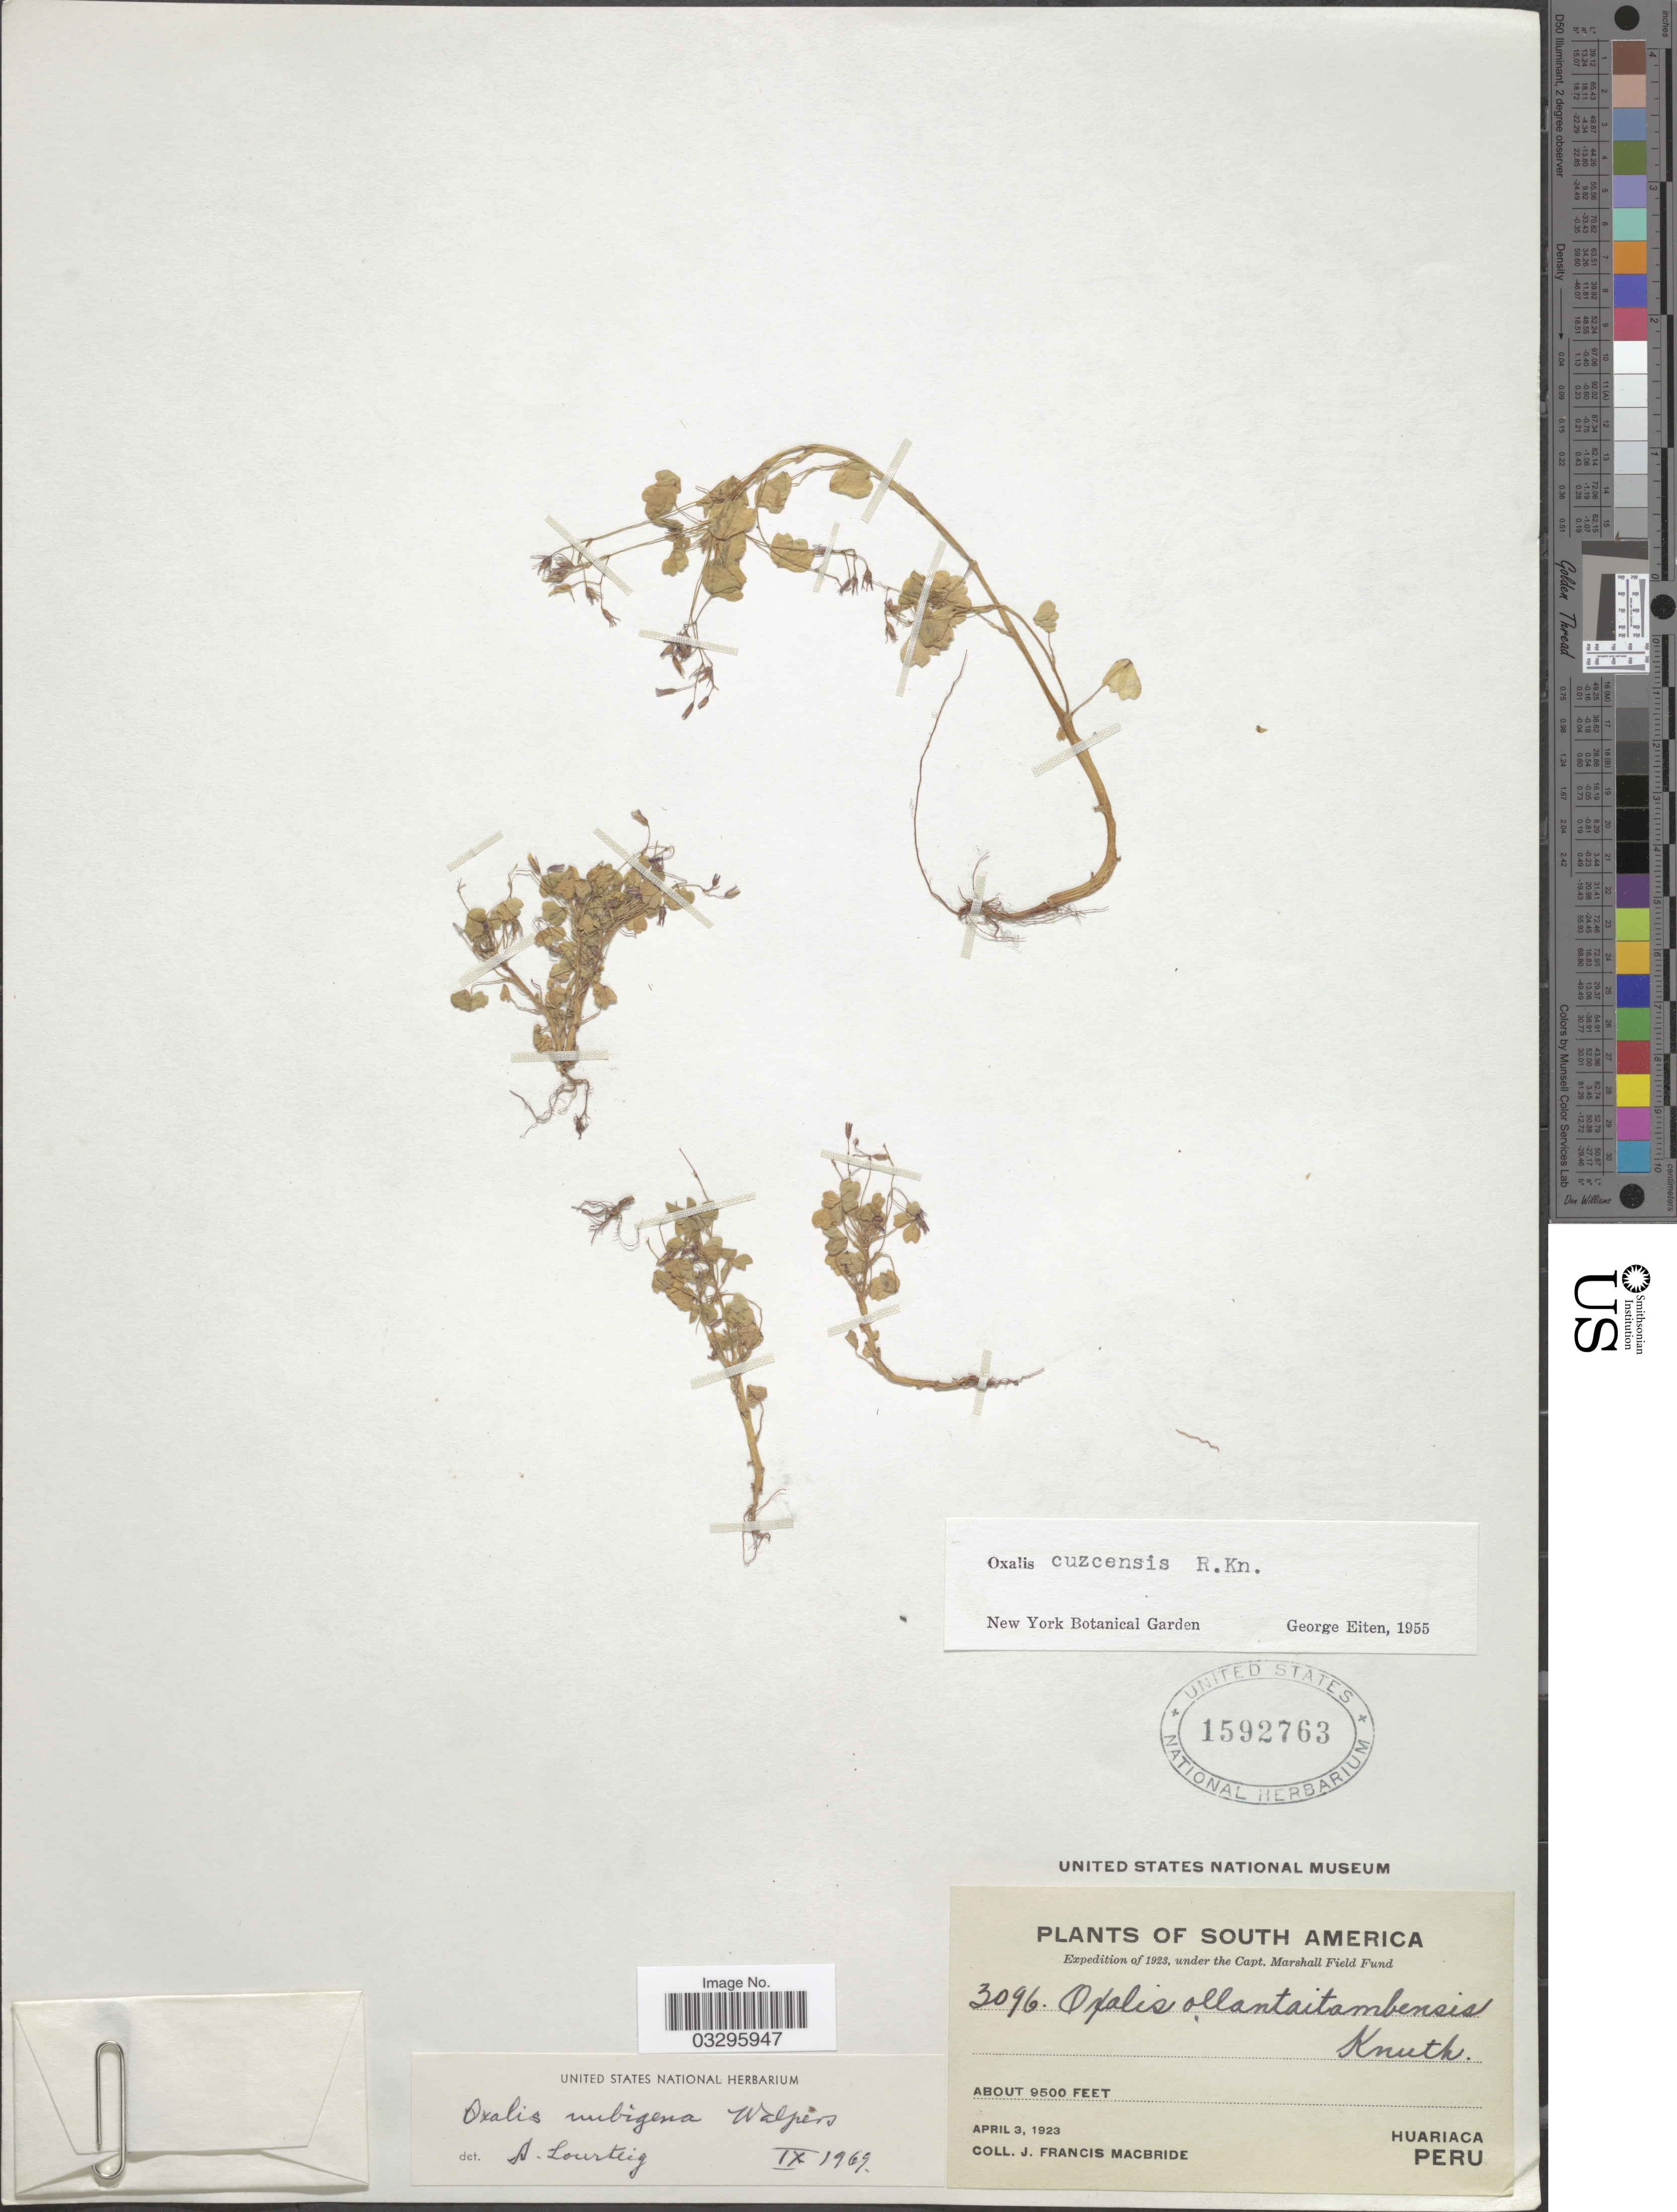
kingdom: Plantae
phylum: Tracheophyta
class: Magnoliopsida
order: Oxalidales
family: Oxalidaceae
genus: Oxalis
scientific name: Oxalis nubigena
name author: Walp.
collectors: J. F. Macbride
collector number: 3096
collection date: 1923-04-03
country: Peru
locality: Huariaca.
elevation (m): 2896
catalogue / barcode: US 1592763